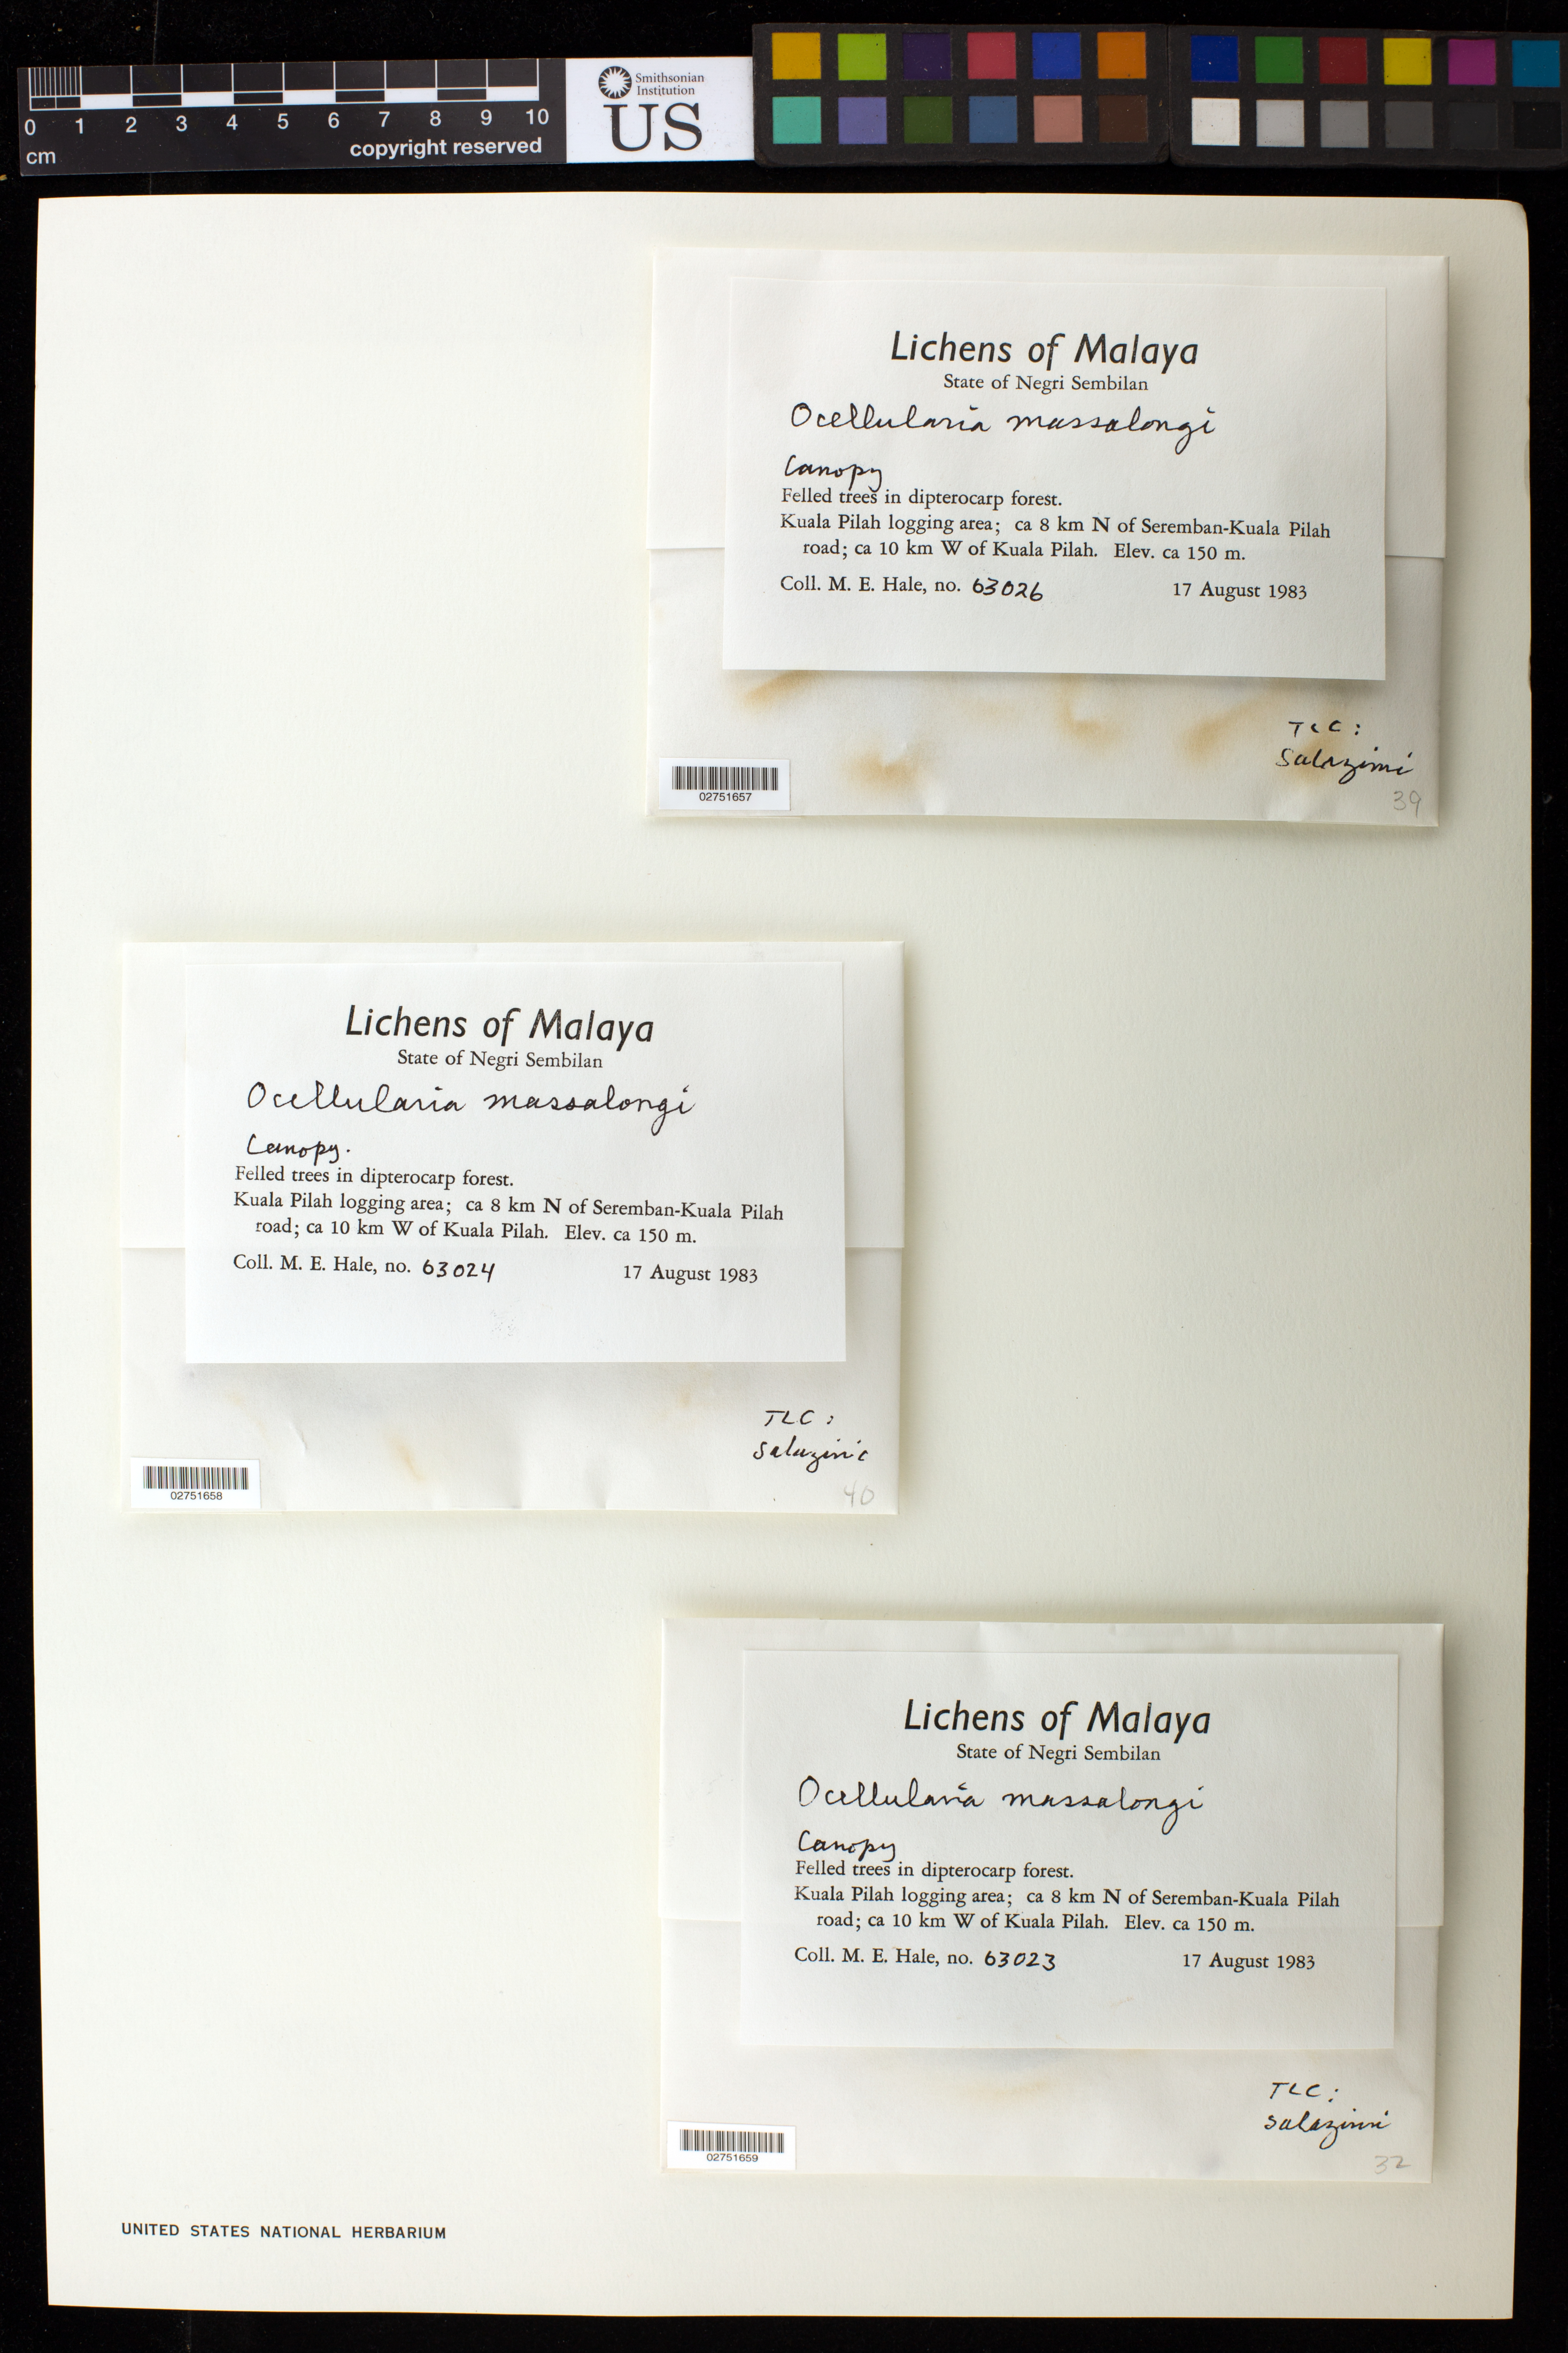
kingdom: Fungi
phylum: Ascomycota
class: Lecanoromycetes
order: Ostropales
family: Graphidaceae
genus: Ocellularia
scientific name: Ocellularia massalongoi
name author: (Mont.) Hale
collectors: M. Hale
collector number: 63023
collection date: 1983-08-17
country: Malaysia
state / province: Negeri Sembilan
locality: Kuala Pilah logging area, 8 km N of Seremban-Kuala Pilah road, 10 km W of Kuala Pilah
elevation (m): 150